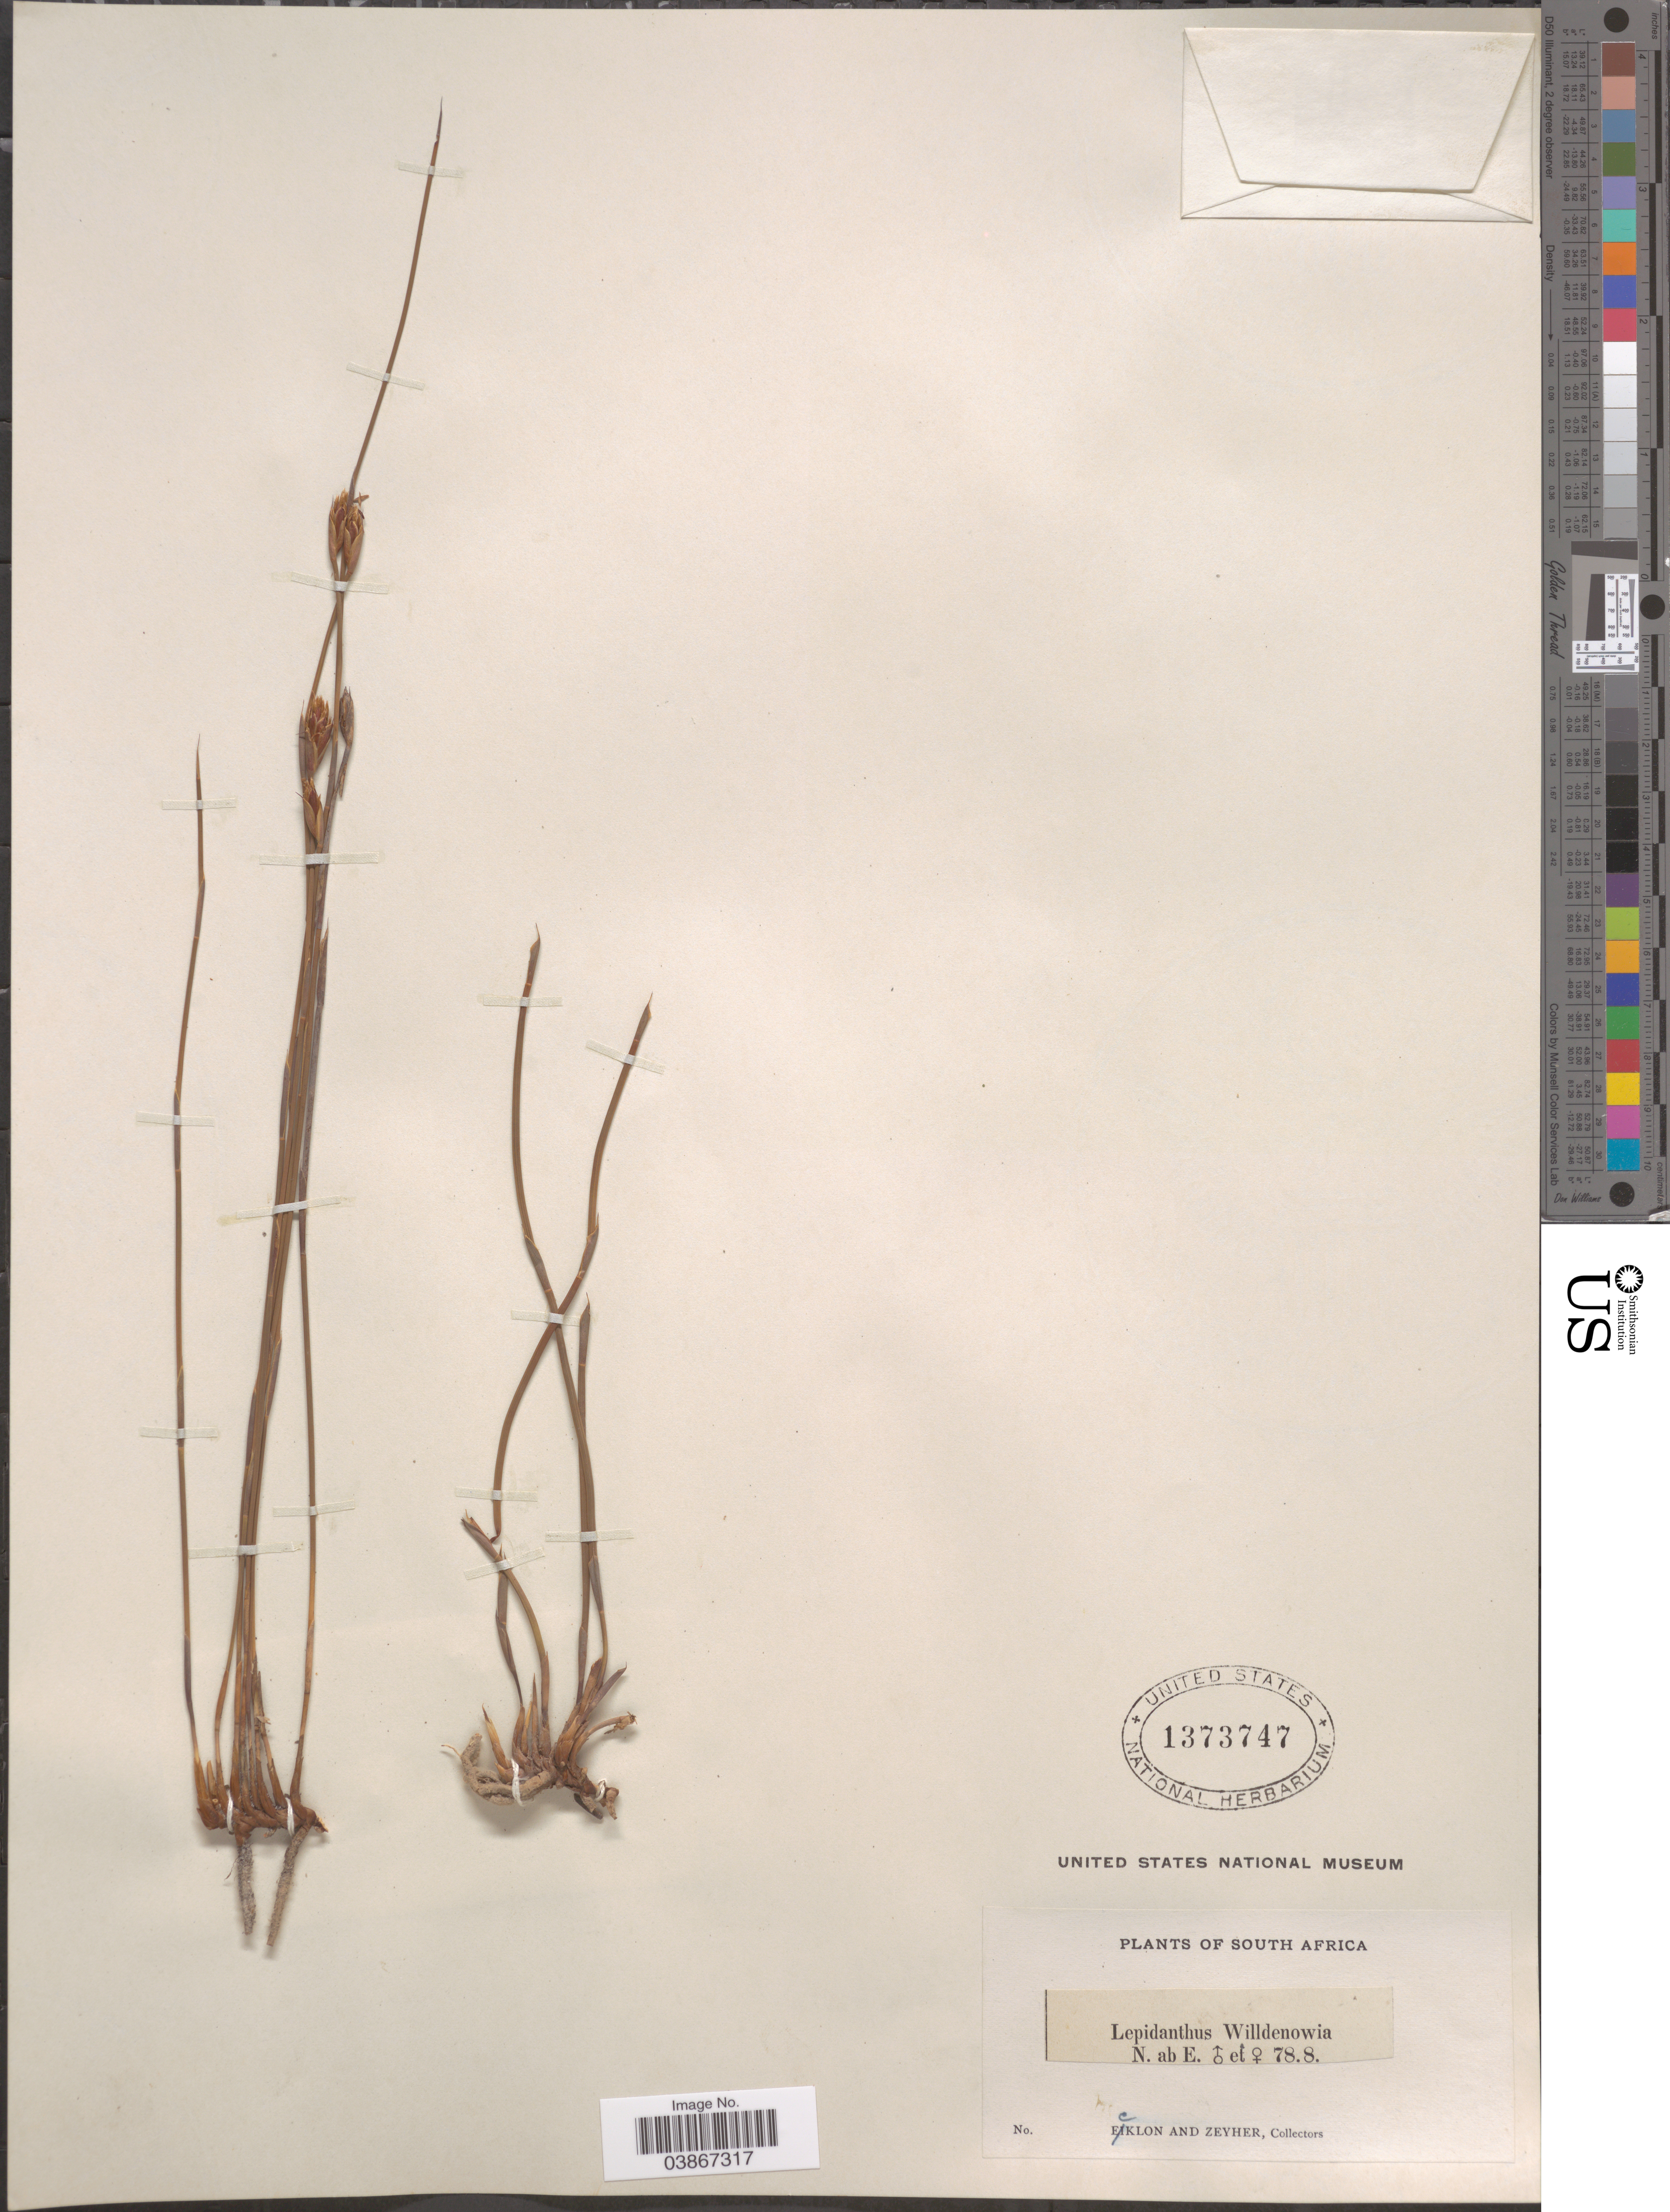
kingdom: Plantae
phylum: Tracheophyta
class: Liliopsida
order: Poales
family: Restionaceae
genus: Hypodiscus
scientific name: Hypodiscus willdenowia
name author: (Nees) Mast.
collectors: -. Ecklon & -. Zeyher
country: South Africa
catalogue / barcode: US 1373747